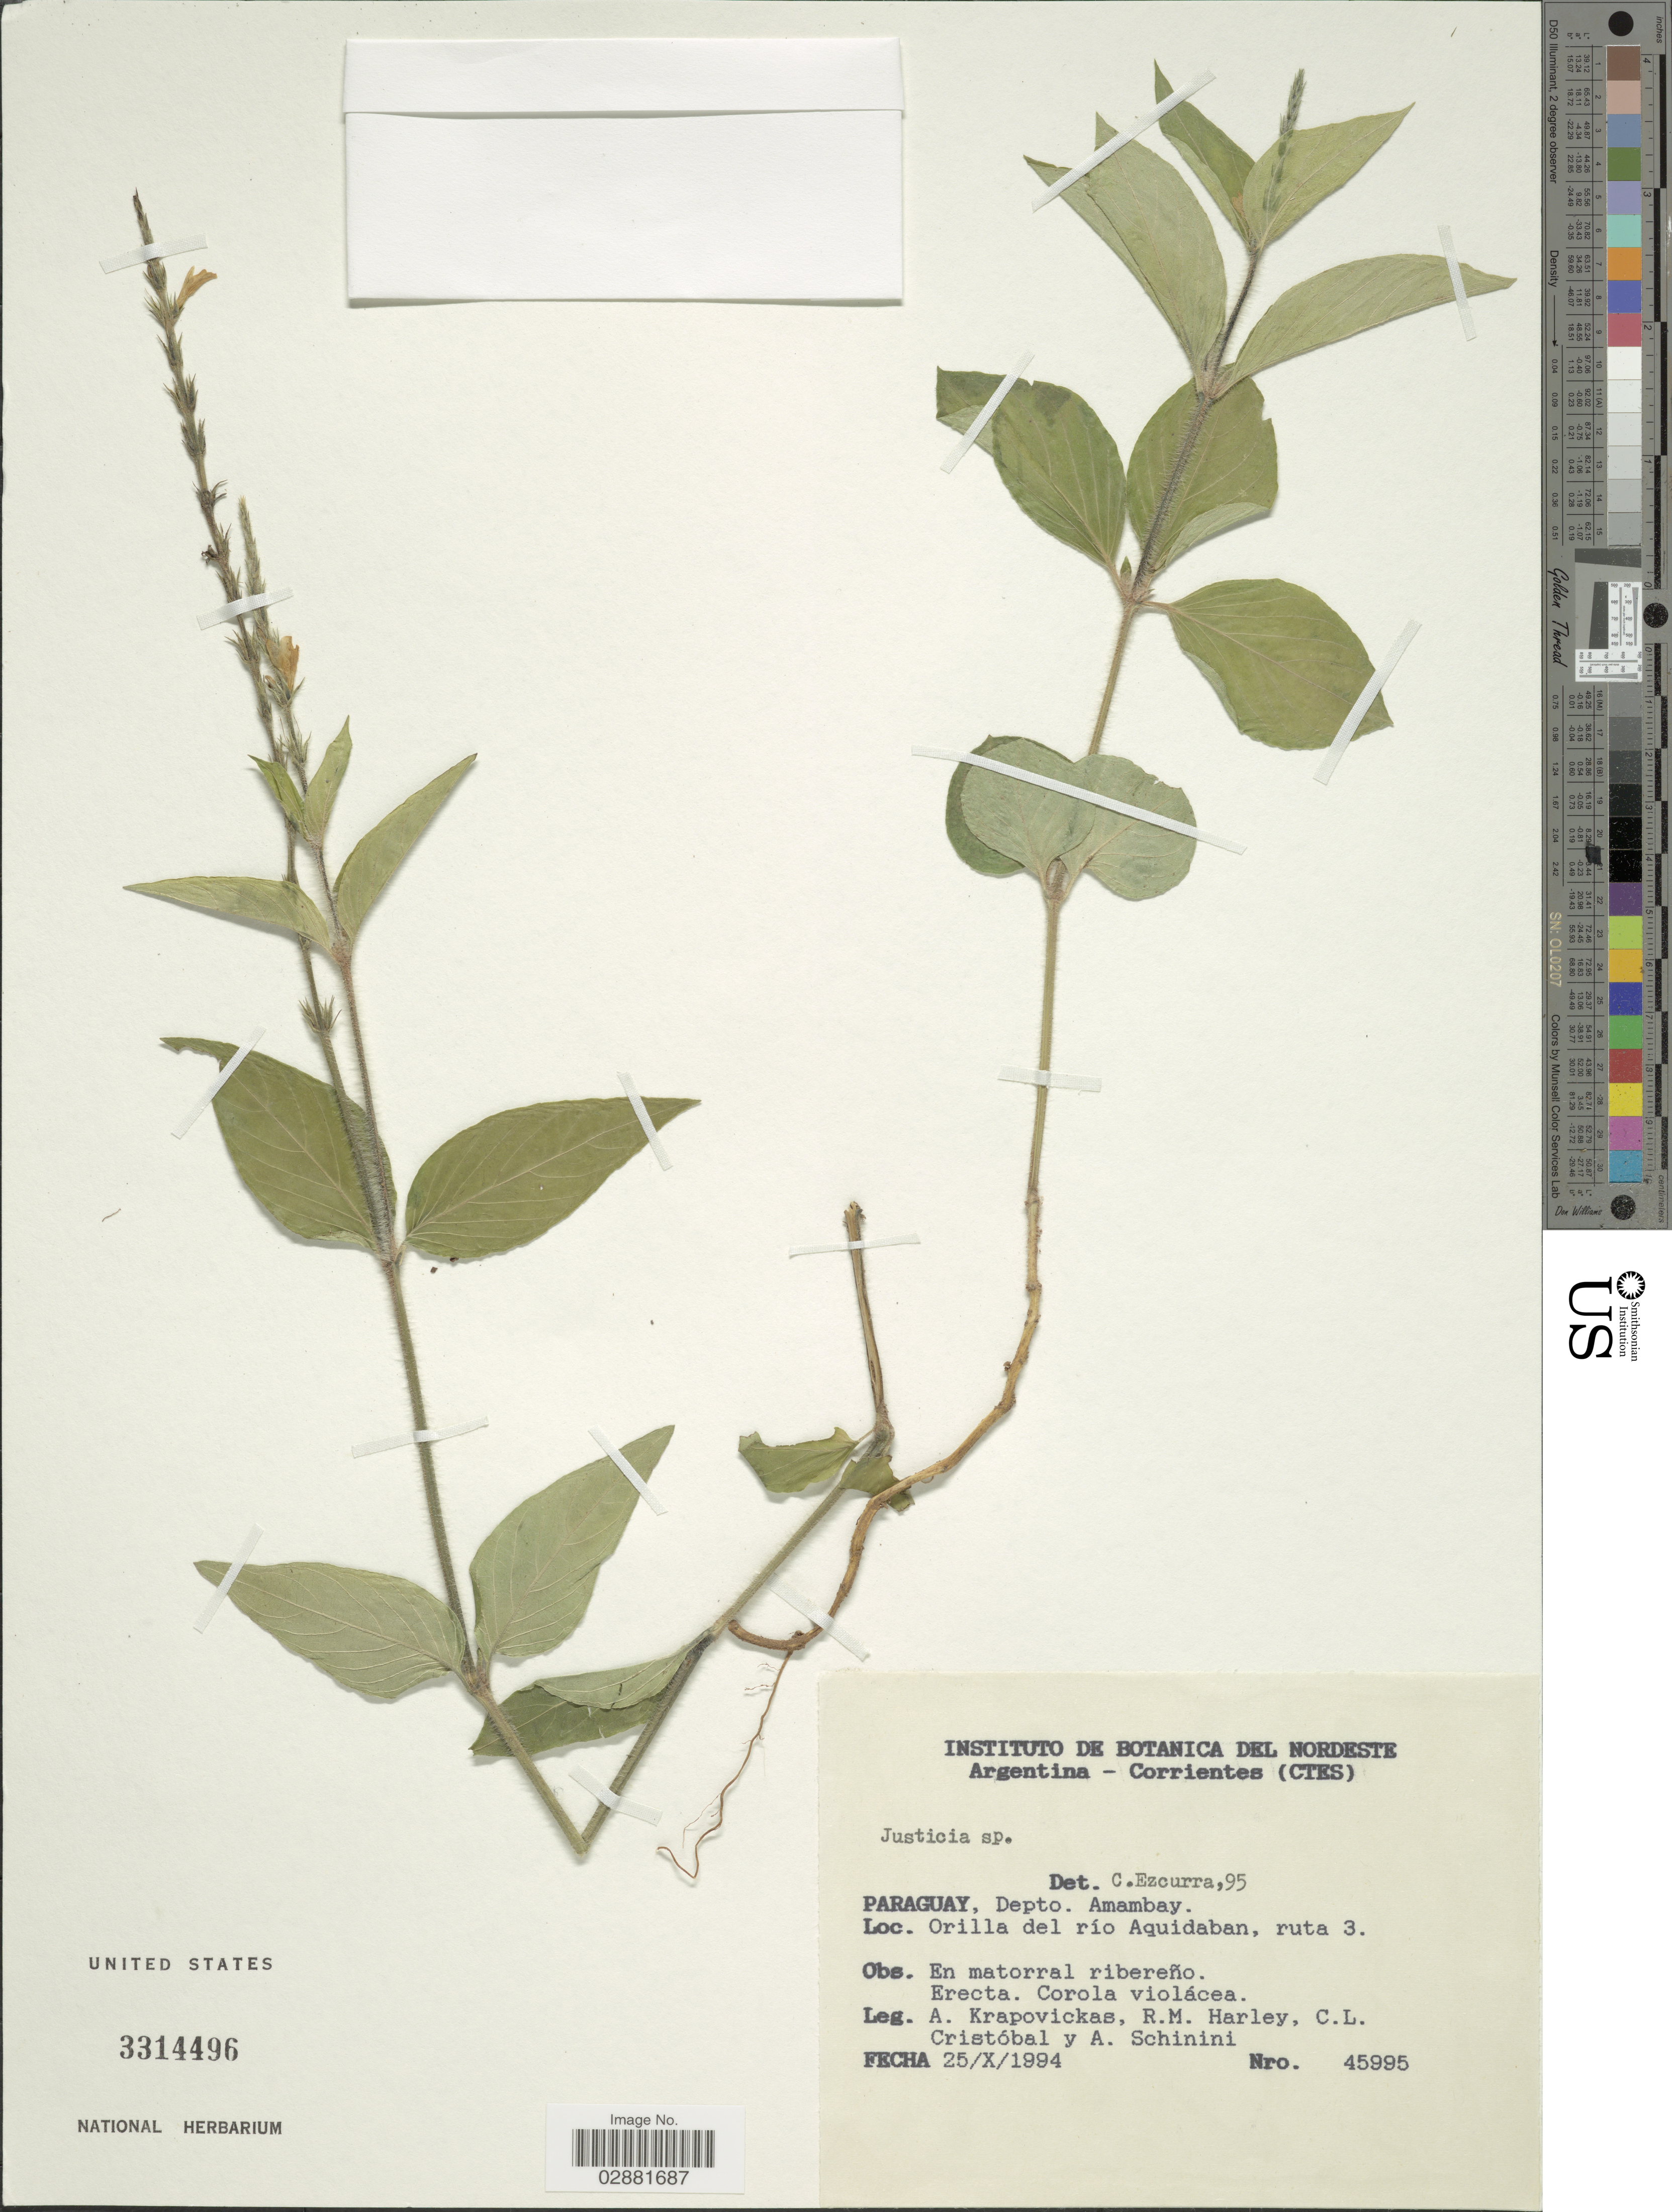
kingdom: Plantae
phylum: Tracheophyta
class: Magnoliopsida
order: Lamiales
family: Acanthaceae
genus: Justicia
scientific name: Justicia sp.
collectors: A. Krapovickas, R. M. Harley, C. L. Cristóbal & A. Schinini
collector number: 45995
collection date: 1994-10-25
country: Paraguay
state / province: Amambay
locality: Depto. Amambay, Orilla del río Aquidaban, ruta 3.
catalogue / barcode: US 3314496